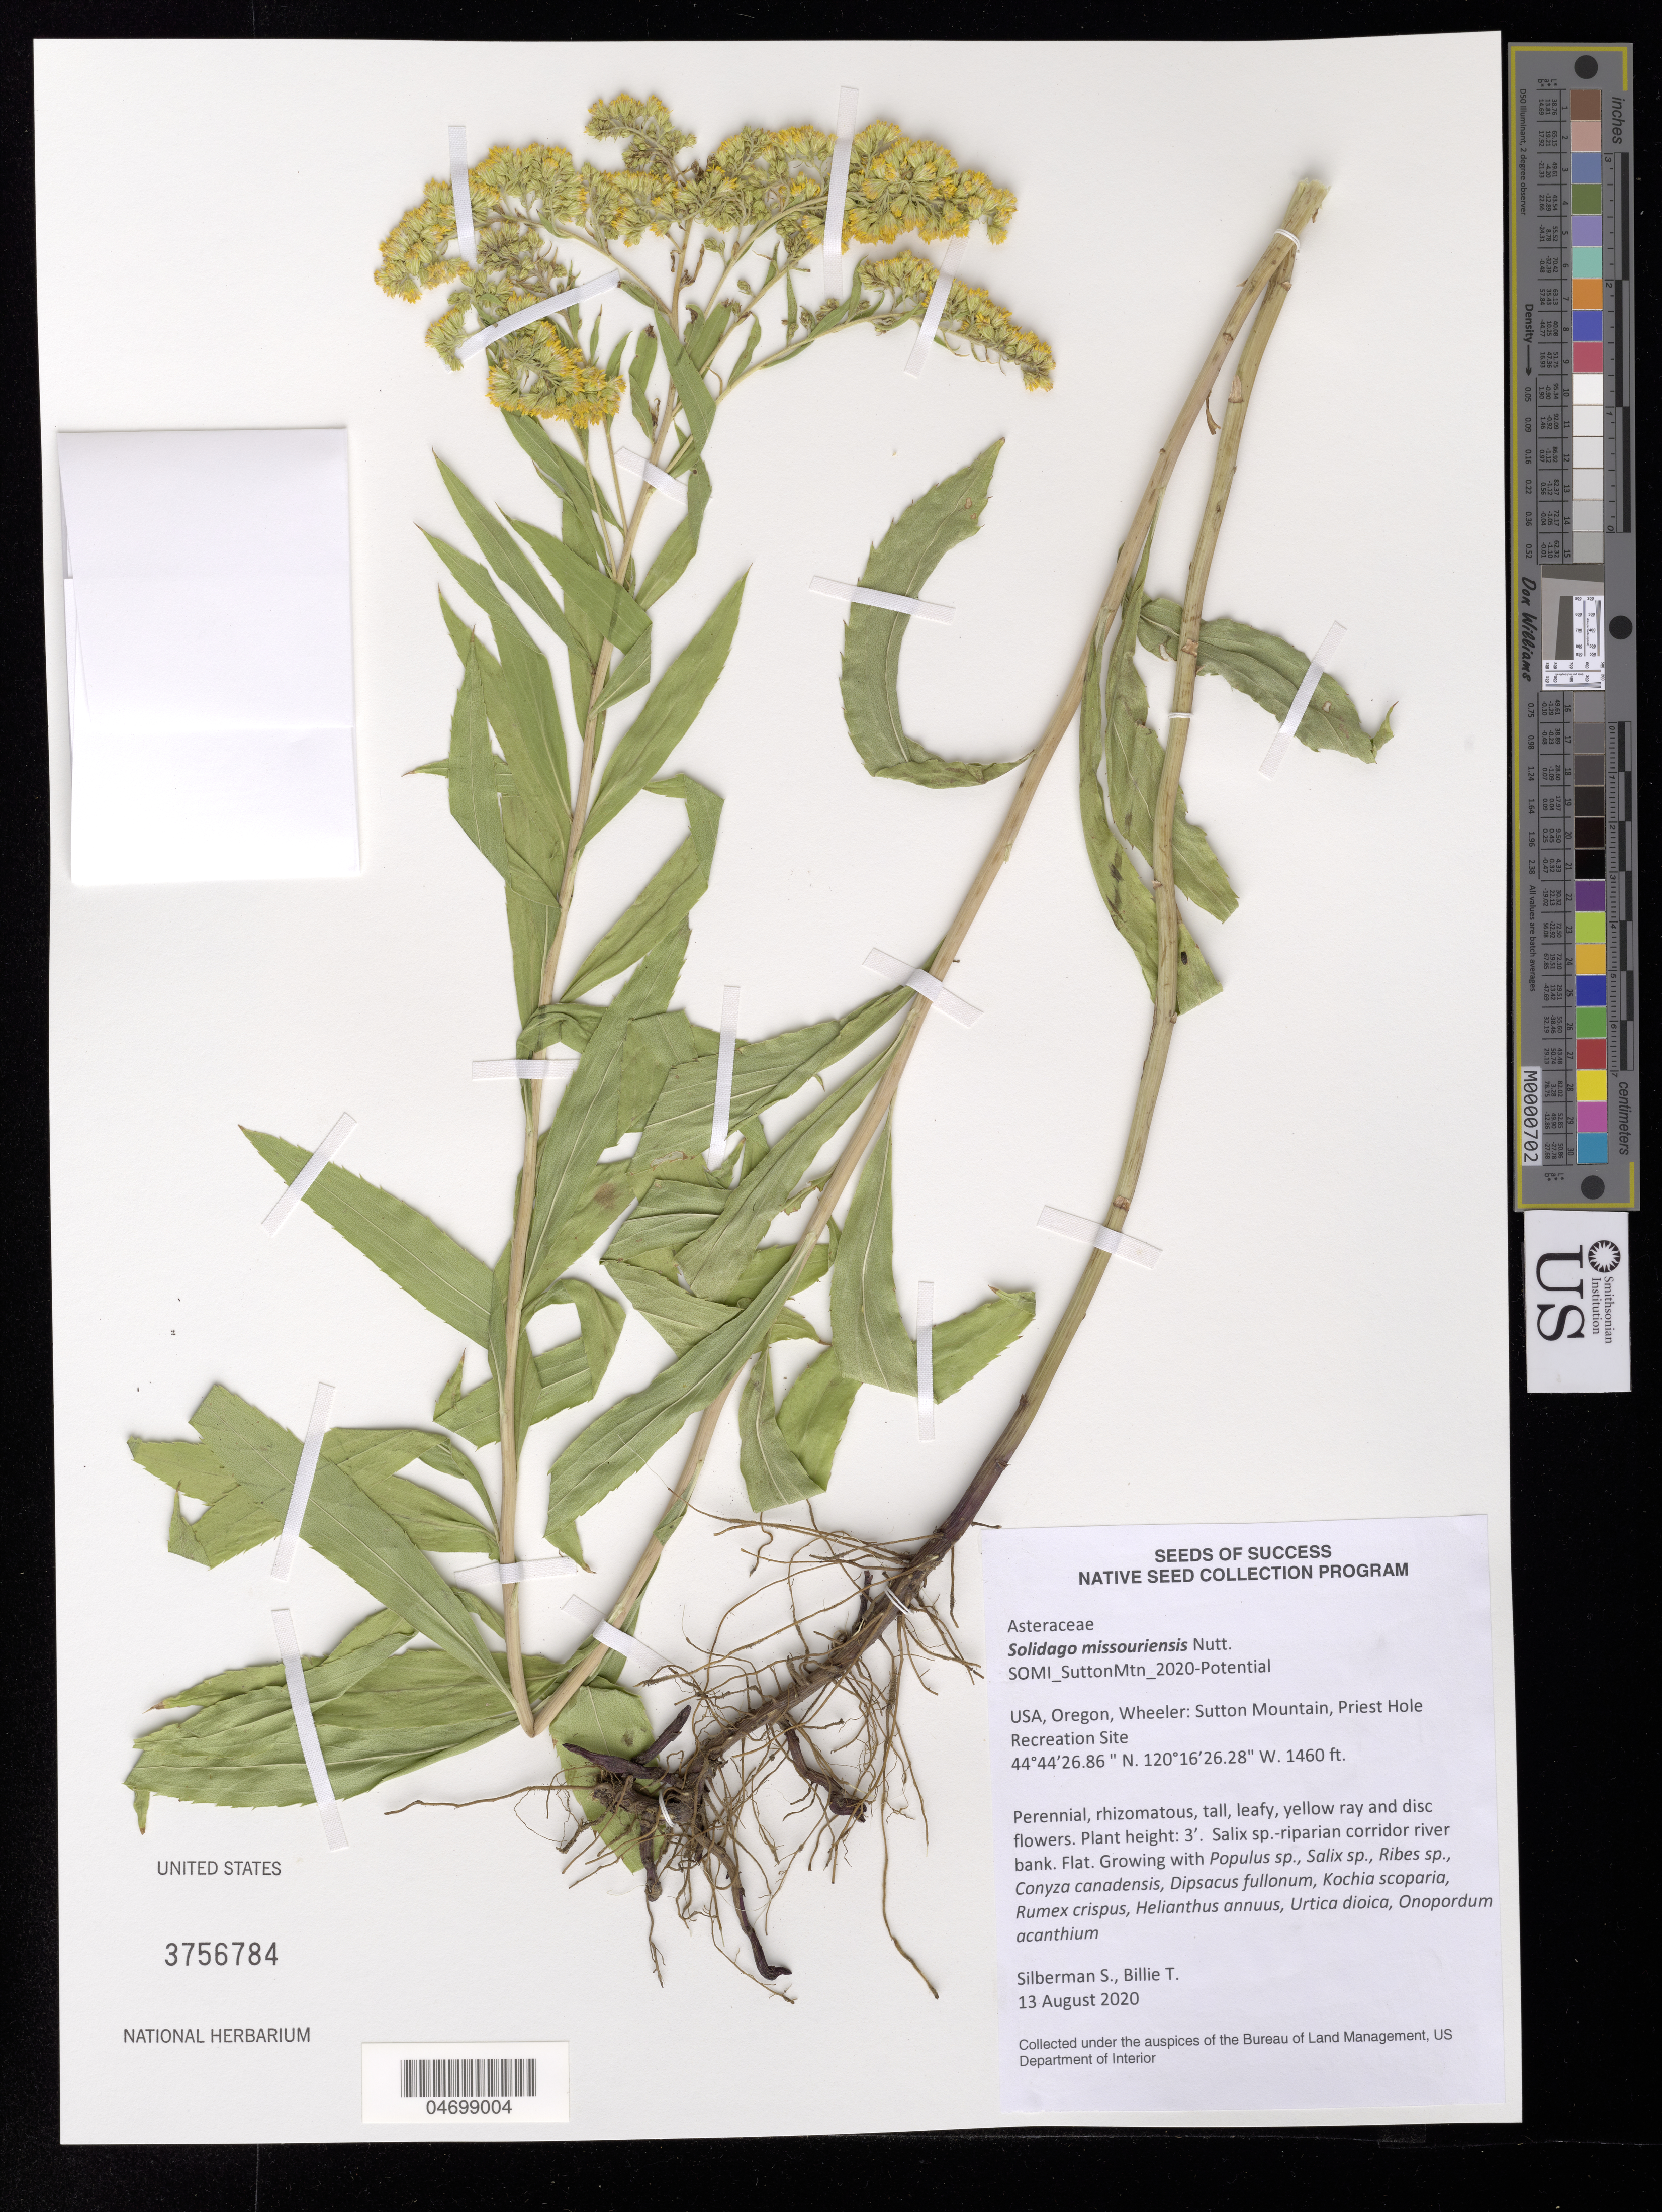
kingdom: Plantae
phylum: Tracheophyta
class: Magnoliopsida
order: Asterales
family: Asteraceae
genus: Solidago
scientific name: Solidago missouriensis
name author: Nutt.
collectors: S. Silberman & T. Billie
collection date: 2020-08-13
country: United States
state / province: Oregon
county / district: Wheeler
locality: Sutton Mtn, Priest Hole Recreation Site.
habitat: Salix sp.-riparian corridor river bank. Flat. With Populus sp., Salix sp., Ribes sp., etc.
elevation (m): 445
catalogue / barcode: US 3756784